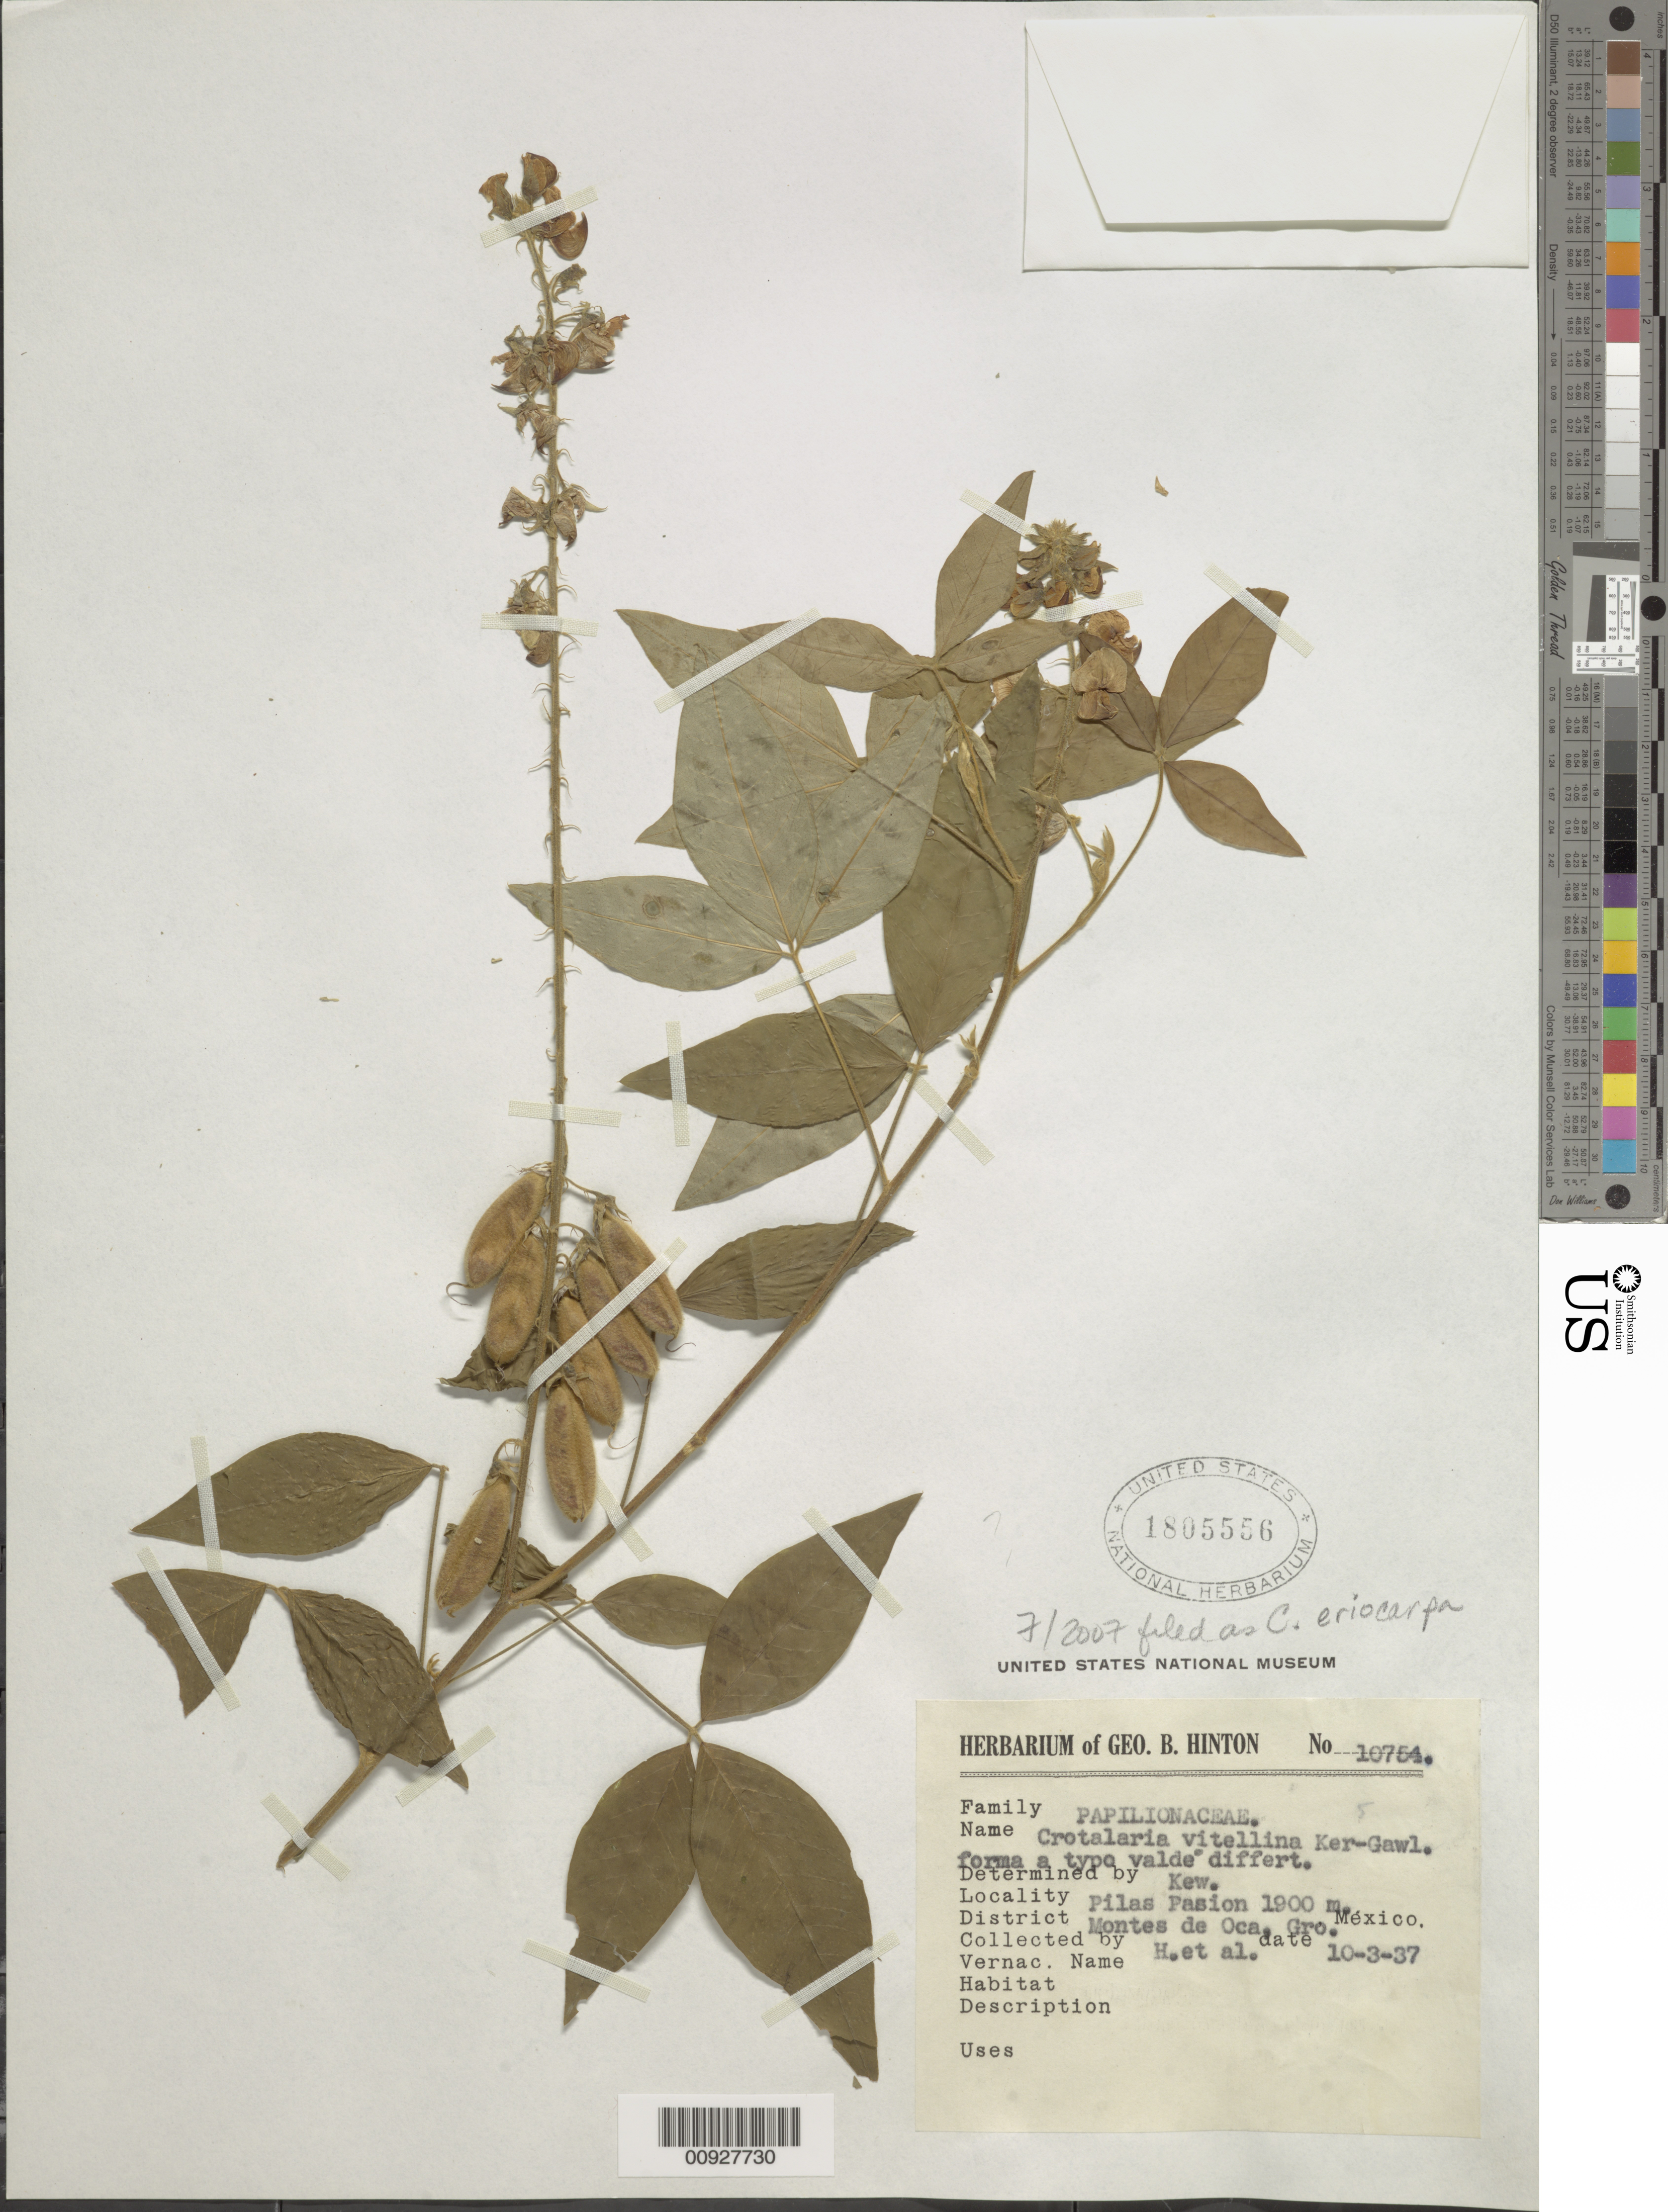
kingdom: Plantae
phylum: Tracheophyta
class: Magnoliopsida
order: Fabales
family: Fabaceae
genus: Crotalaria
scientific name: Crotalaria eriocarpa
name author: Benth.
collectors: G. B. Hinton & et al.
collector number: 10754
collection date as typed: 03 Oct 1937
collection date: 1937-10-03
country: Mexico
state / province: Guerrero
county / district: Montes de Oca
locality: Pilas Pasion, District Montes de Oca, Guerrero.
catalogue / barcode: US 1805556